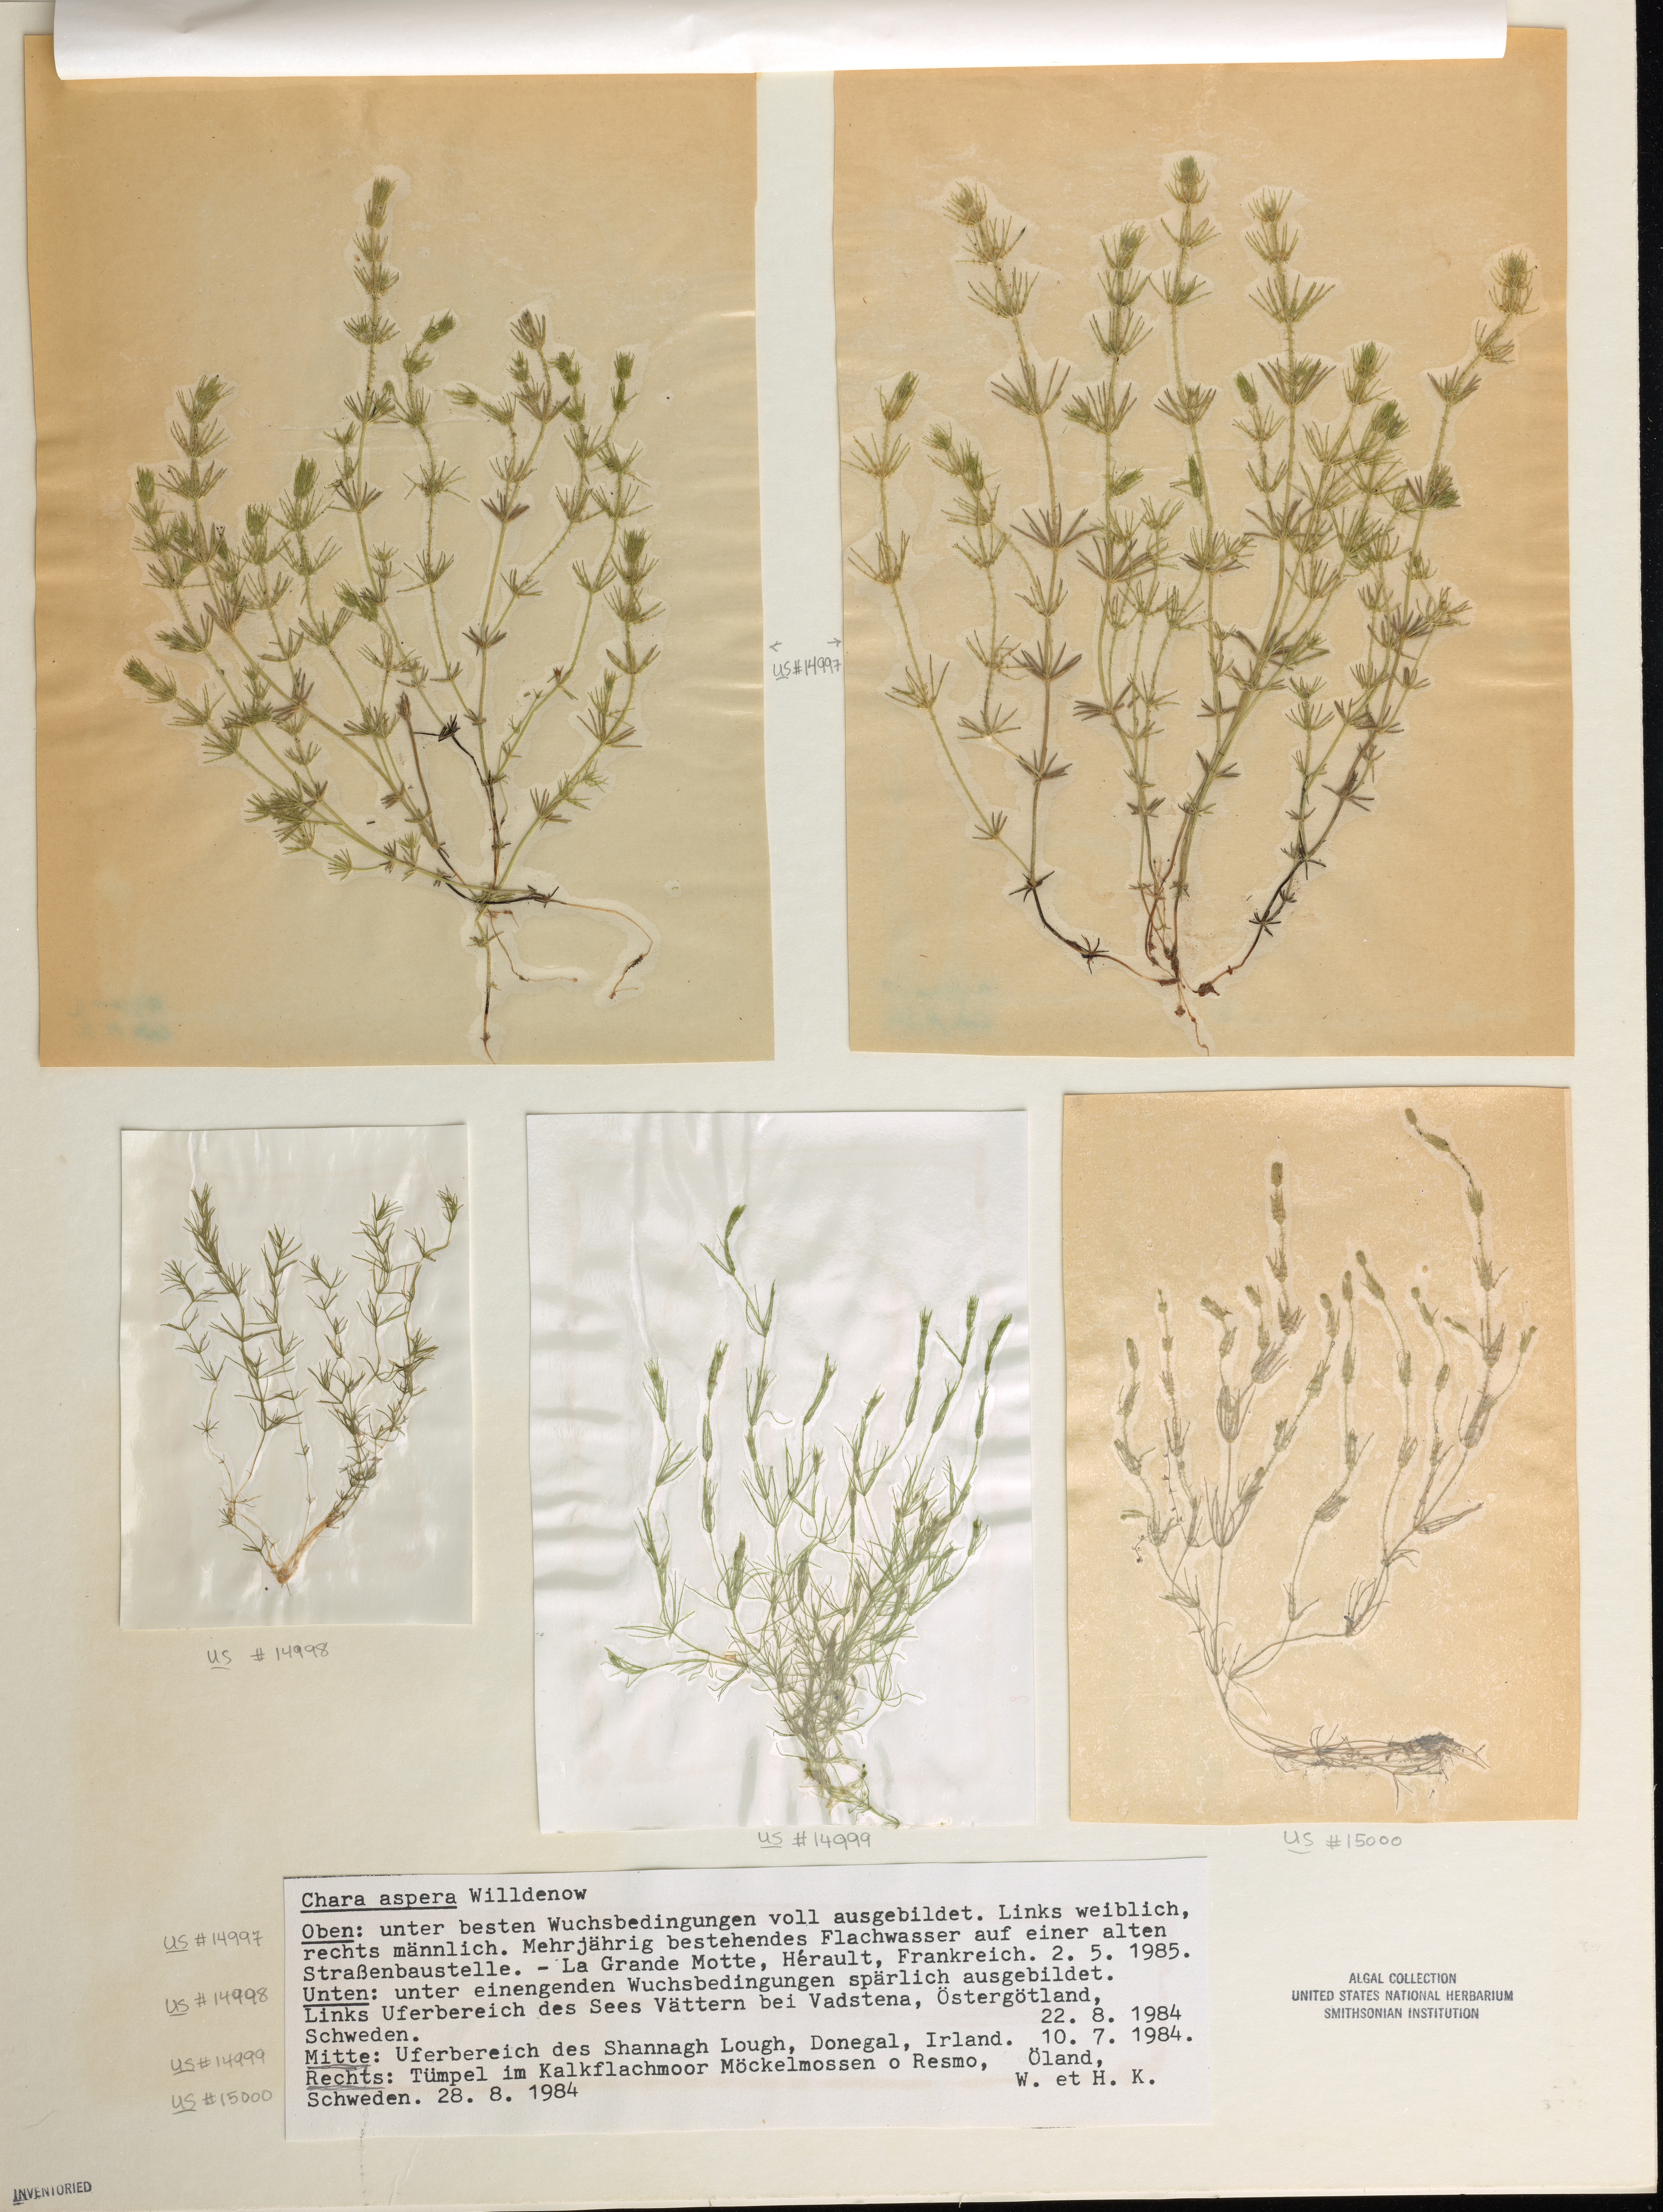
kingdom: Plantae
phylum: Charophyta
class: Charophyceae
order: Charales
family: Characeae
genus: Chara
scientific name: Chara aspera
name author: Willd.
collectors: W. Krause & H. Krause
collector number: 44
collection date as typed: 28 Aug 1984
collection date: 1984-08-28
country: Sweden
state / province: Kalmar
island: Öland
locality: Resmo, oland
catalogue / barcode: US 15000